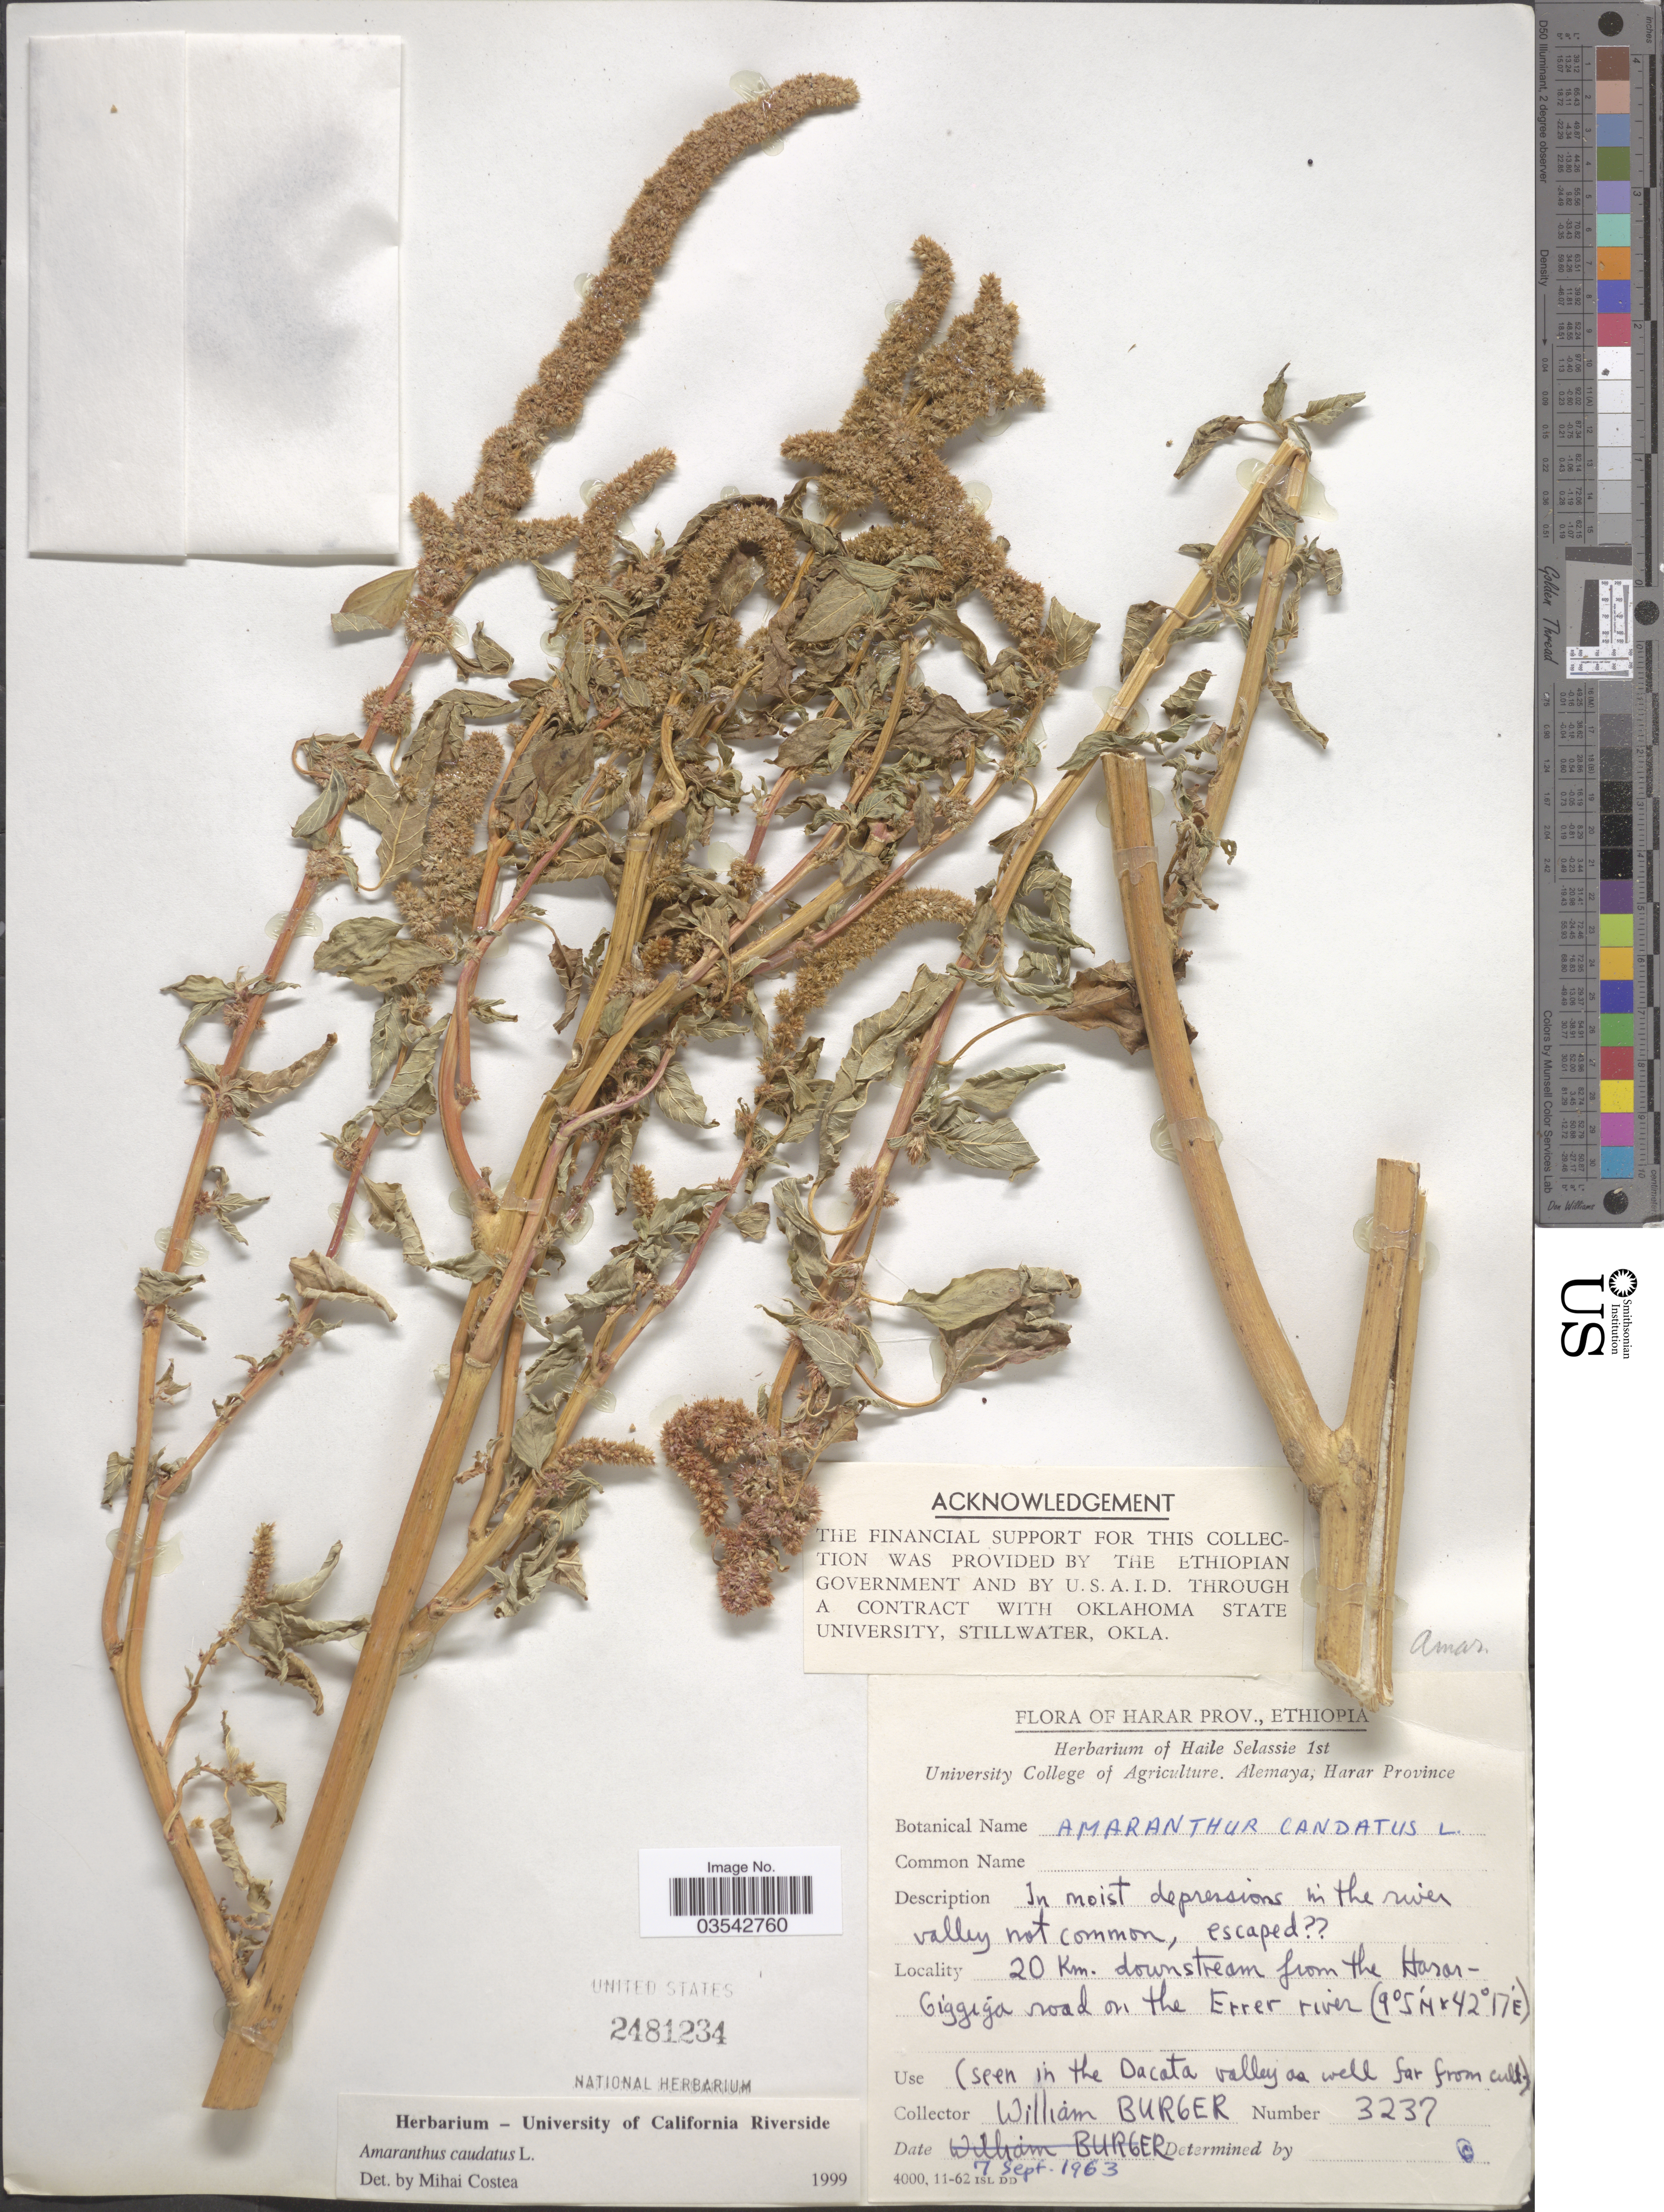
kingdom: Plantae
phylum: Tracheophyta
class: Magnoliopsida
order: Caryophyllales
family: Amaranthaceae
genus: Amaranthus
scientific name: Amaranthus caudatus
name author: L.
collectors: W. Burger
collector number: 3237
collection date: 1963-09-07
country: Ethiopia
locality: Harar Prov. 20 Km. downstream from the Harar-Giggiga road on the Errer river.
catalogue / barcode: US 2481234